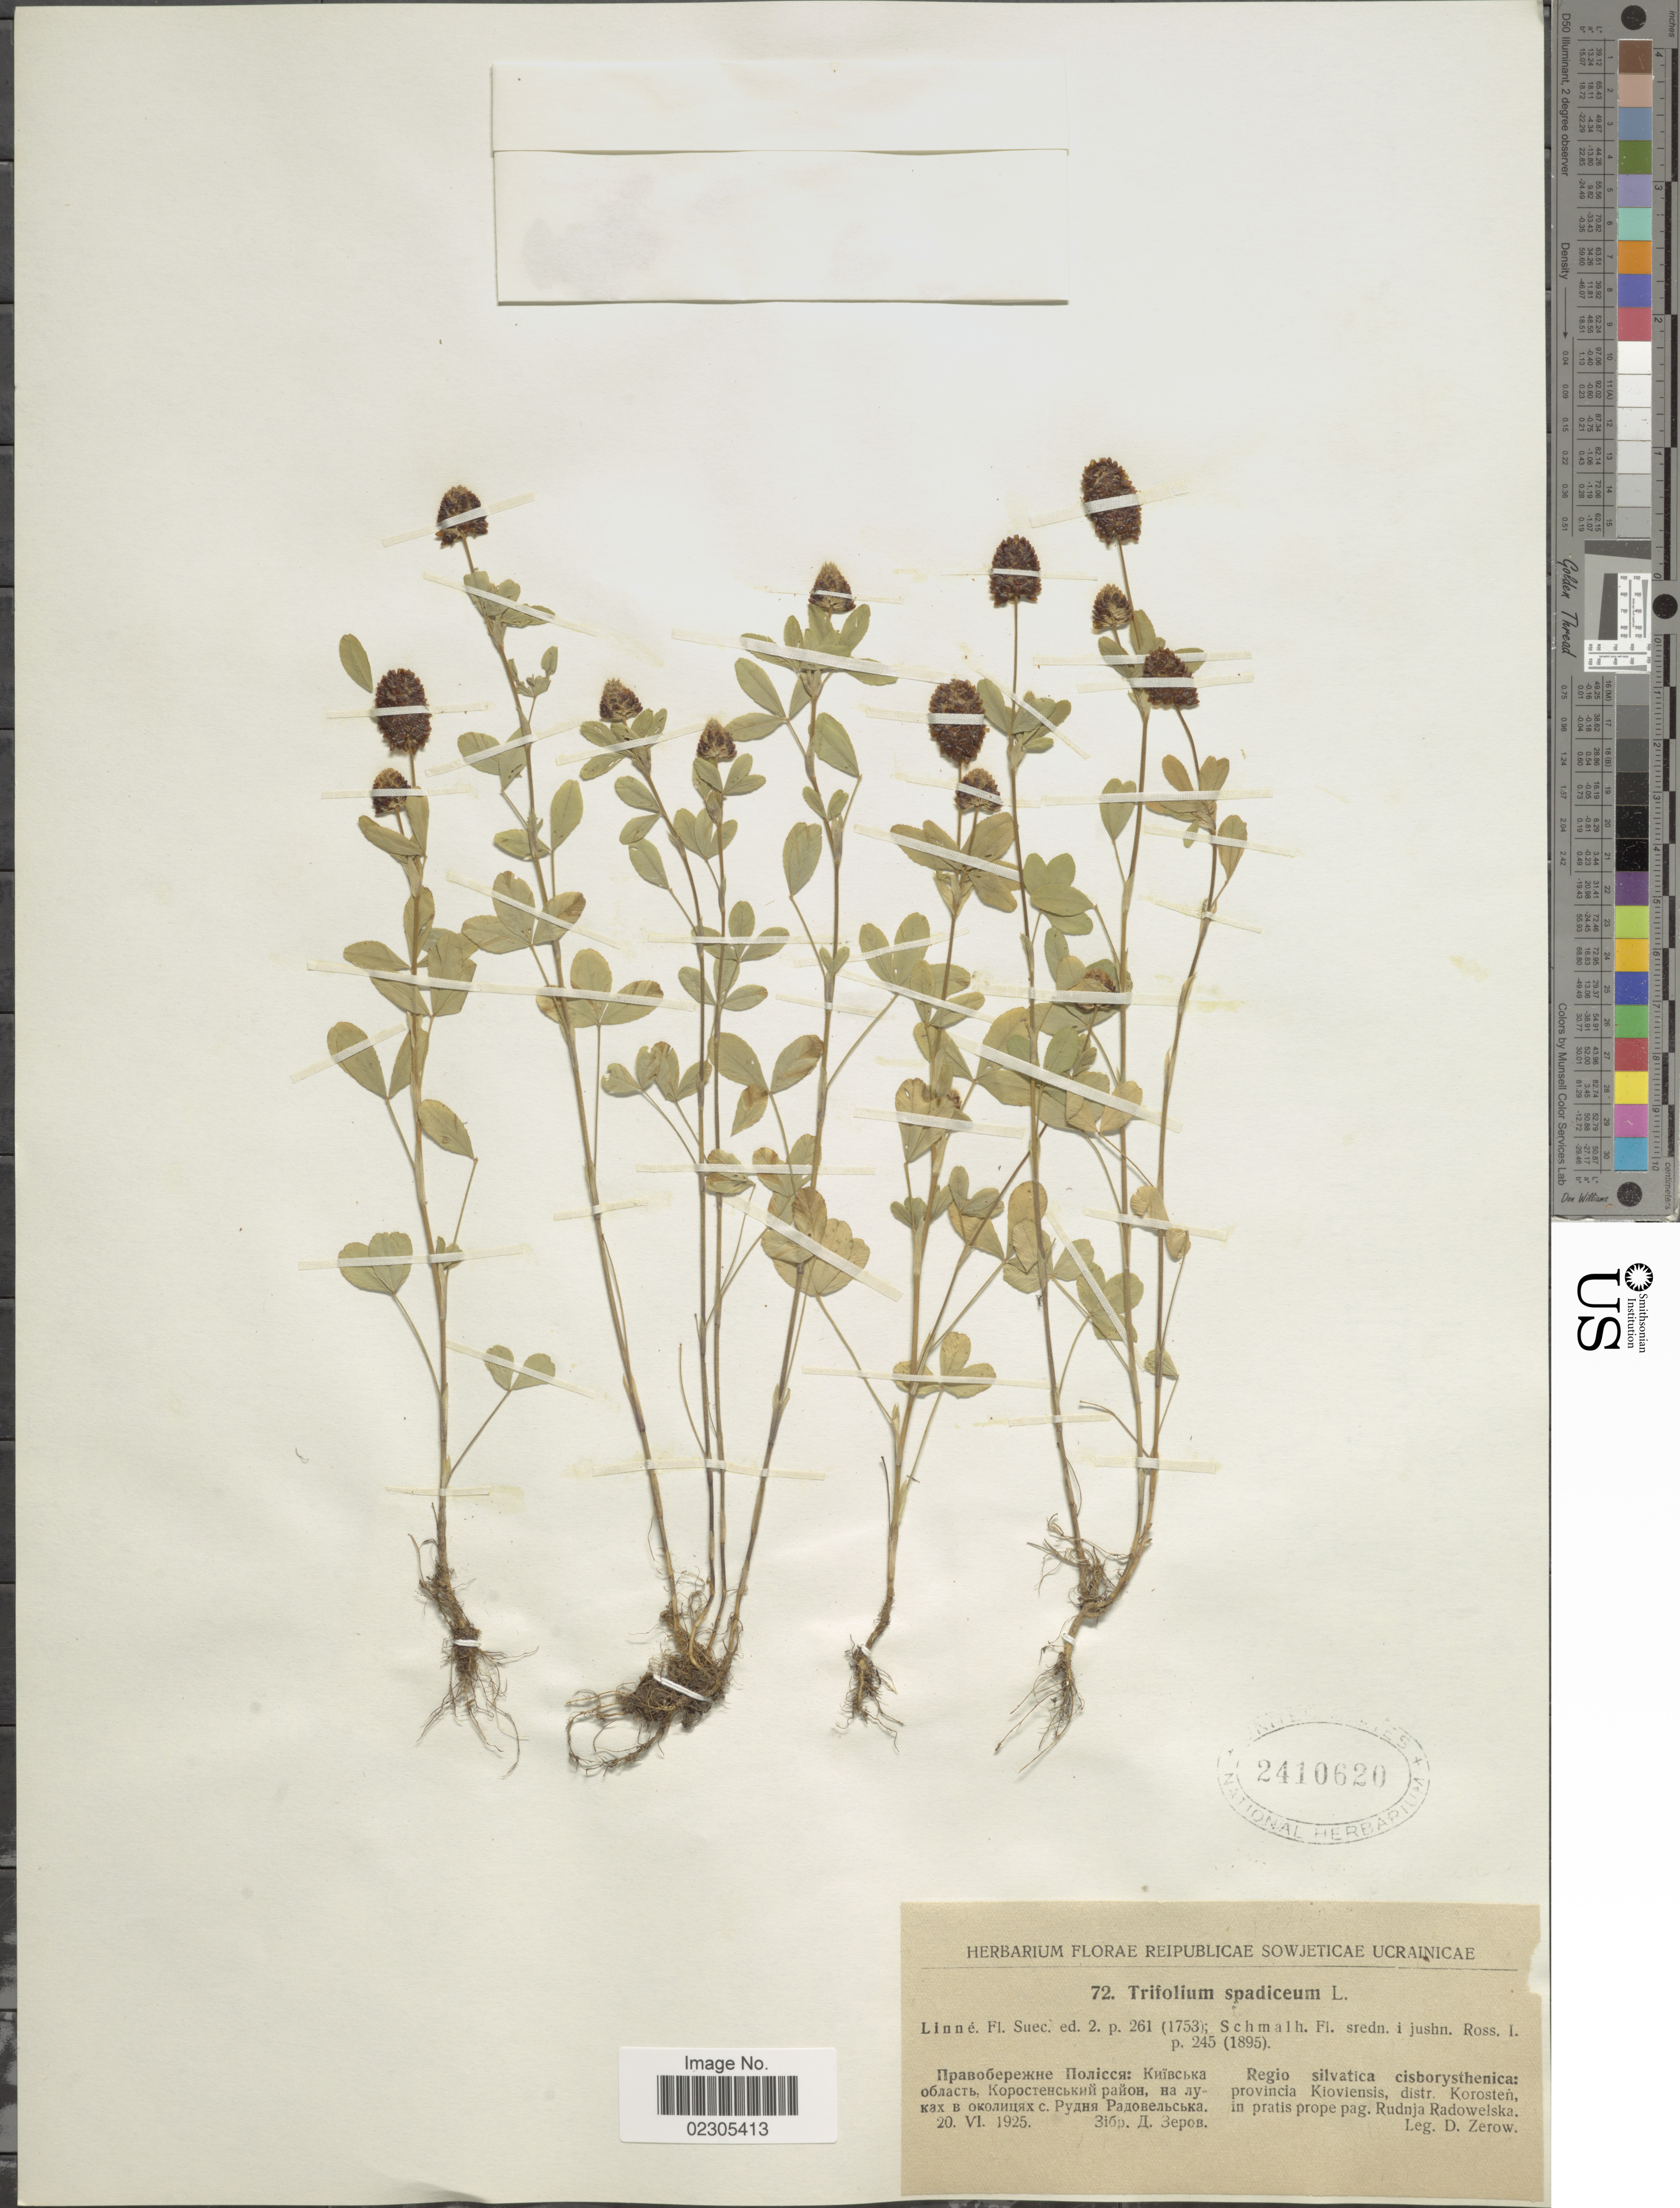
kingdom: Plantae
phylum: Tracheophyta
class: Magnoliopsida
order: Fabales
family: Fabaceae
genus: Trifolium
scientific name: Trifolium spadiceum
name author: L.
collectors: D. Zerow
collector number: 72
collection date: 1925-06-20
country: Ukraine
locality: Regio silvatica cisborysthenica: provincia Kioviensis, distr. Korosten, in pratis prope pag. Rudnja Radowelska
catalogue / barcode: US 2410620